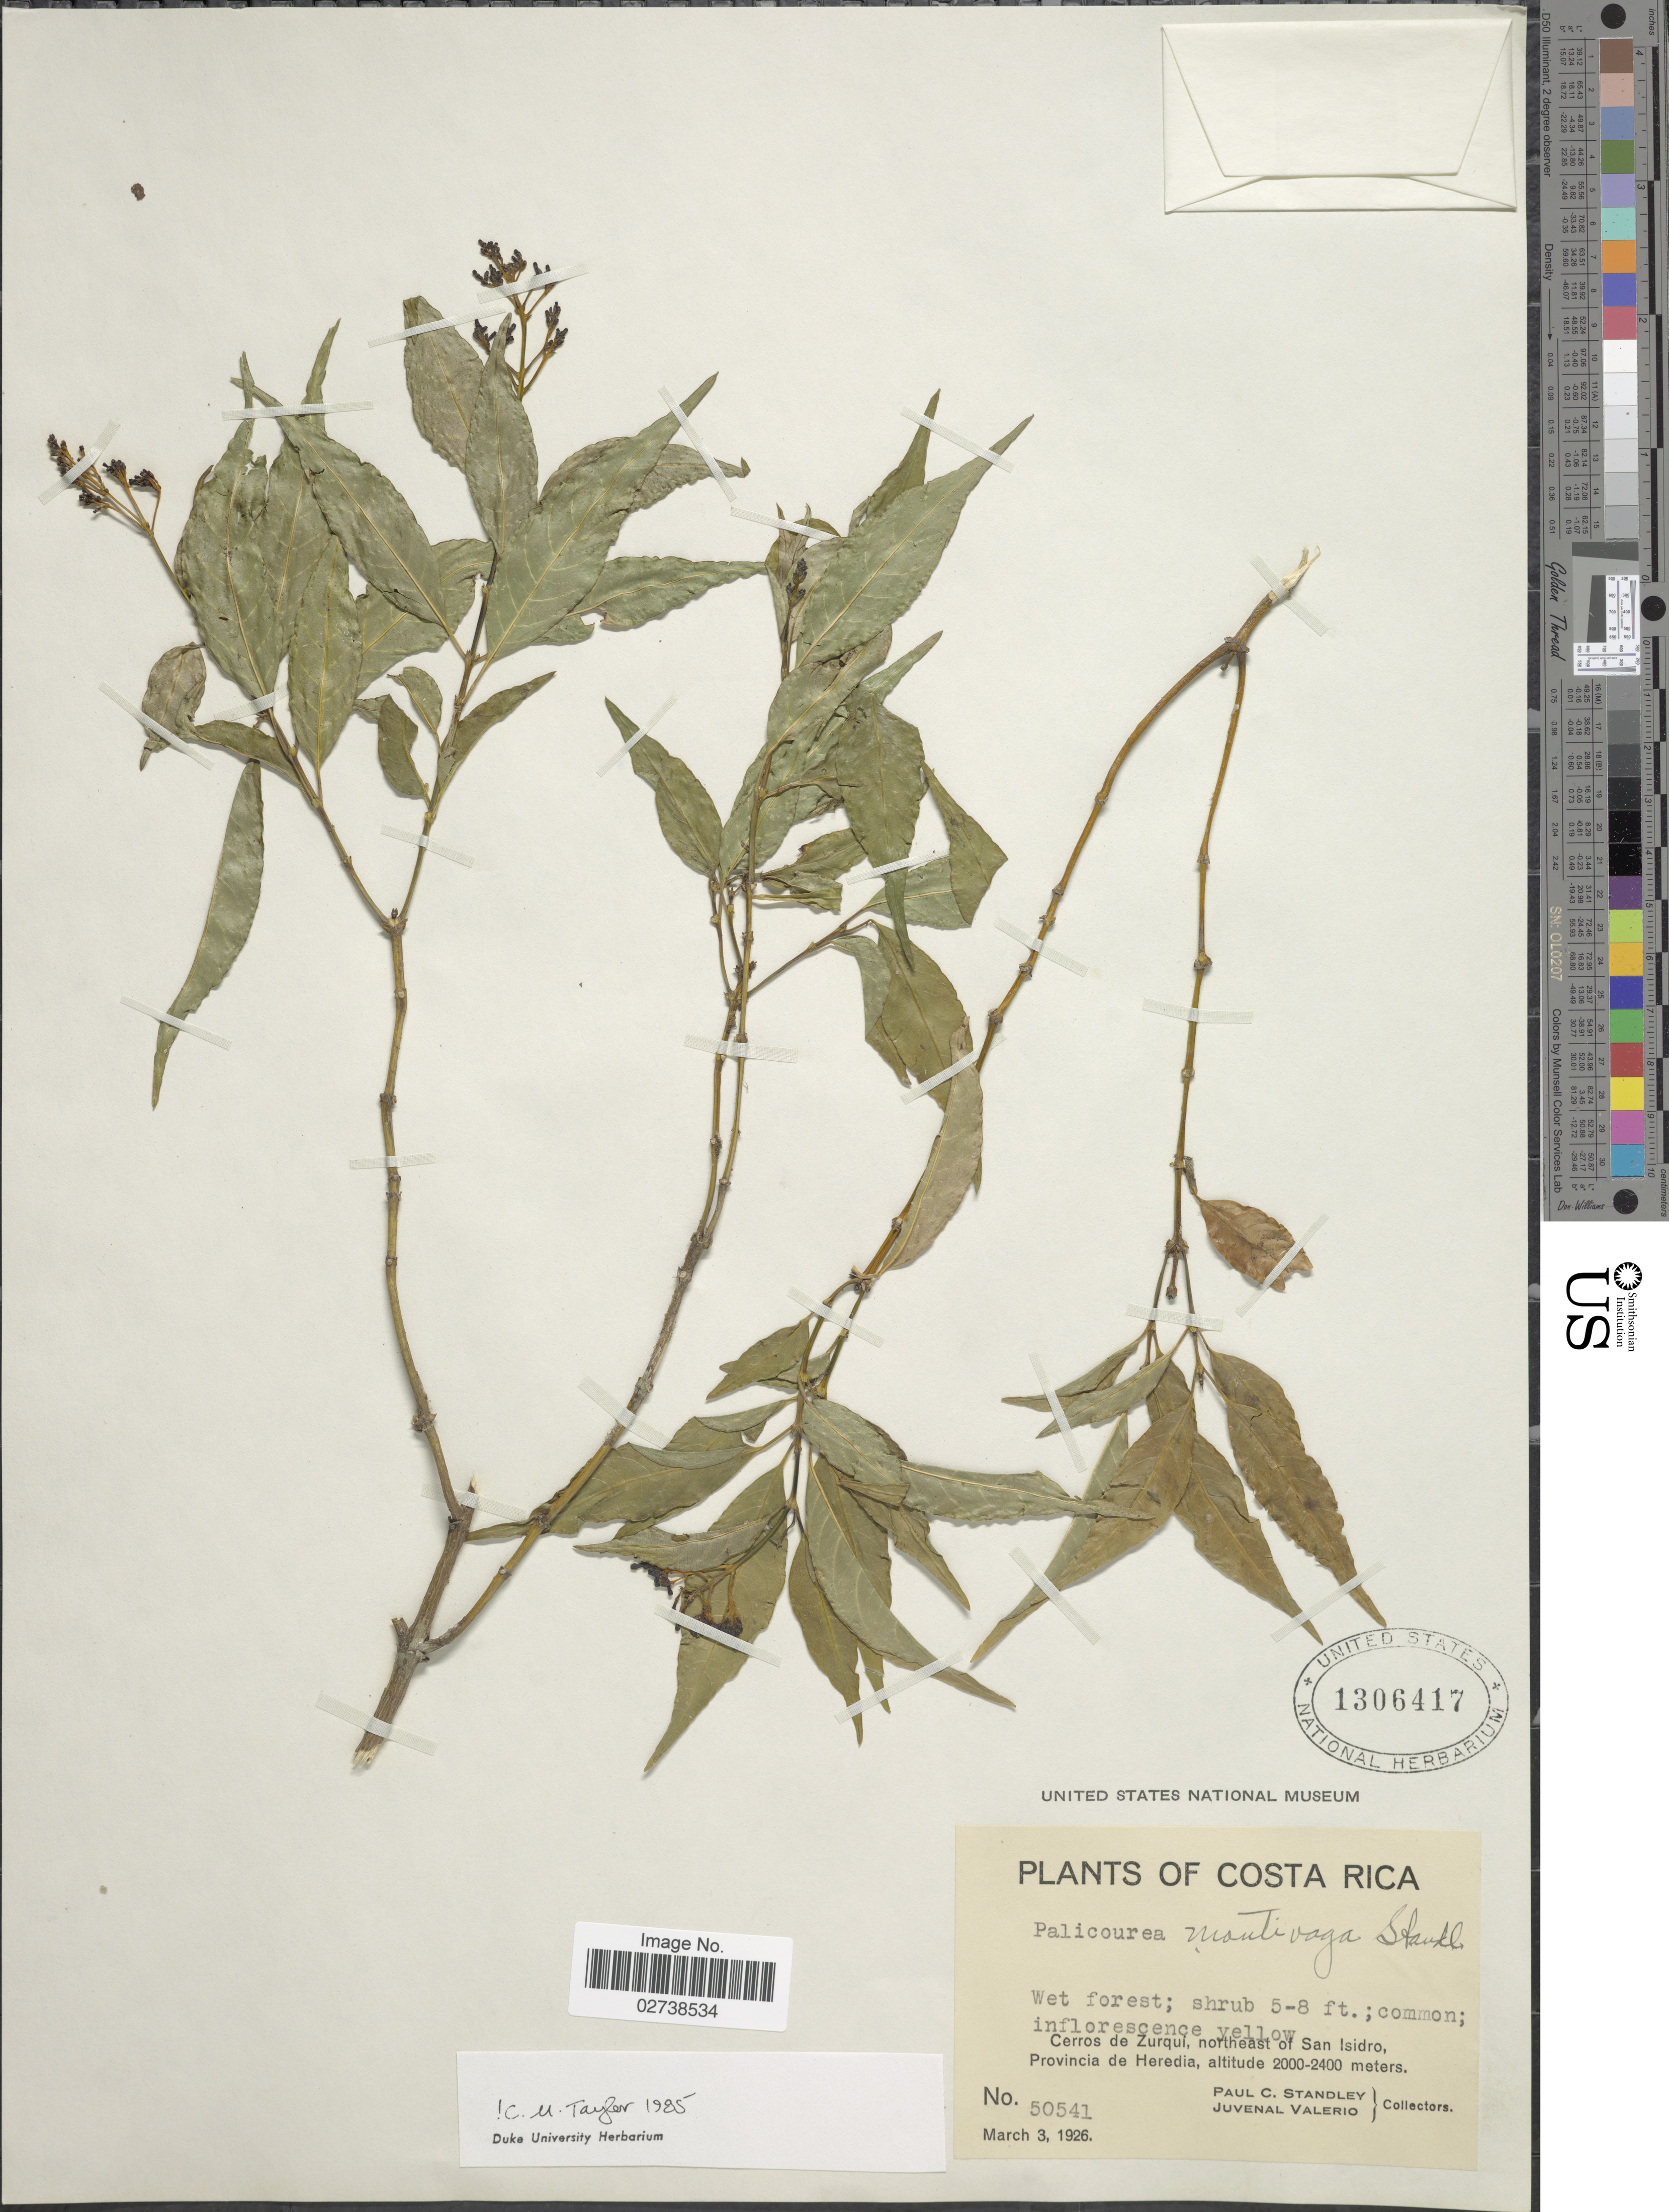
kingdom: Plantae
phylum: Tracheophyta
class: Magnoliopsida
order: Gentianales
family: Rubiaceae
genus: Palicourea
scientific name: Palicourea montivaga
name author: Standl.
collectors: P. C. Standley & J. Valerio R.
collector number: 50541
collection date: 1926-03-03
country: Costa Rica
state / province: Heredia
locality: Cerros de Zurqui, northeast of San Isidro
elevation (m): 2000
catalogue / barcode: US 1306417